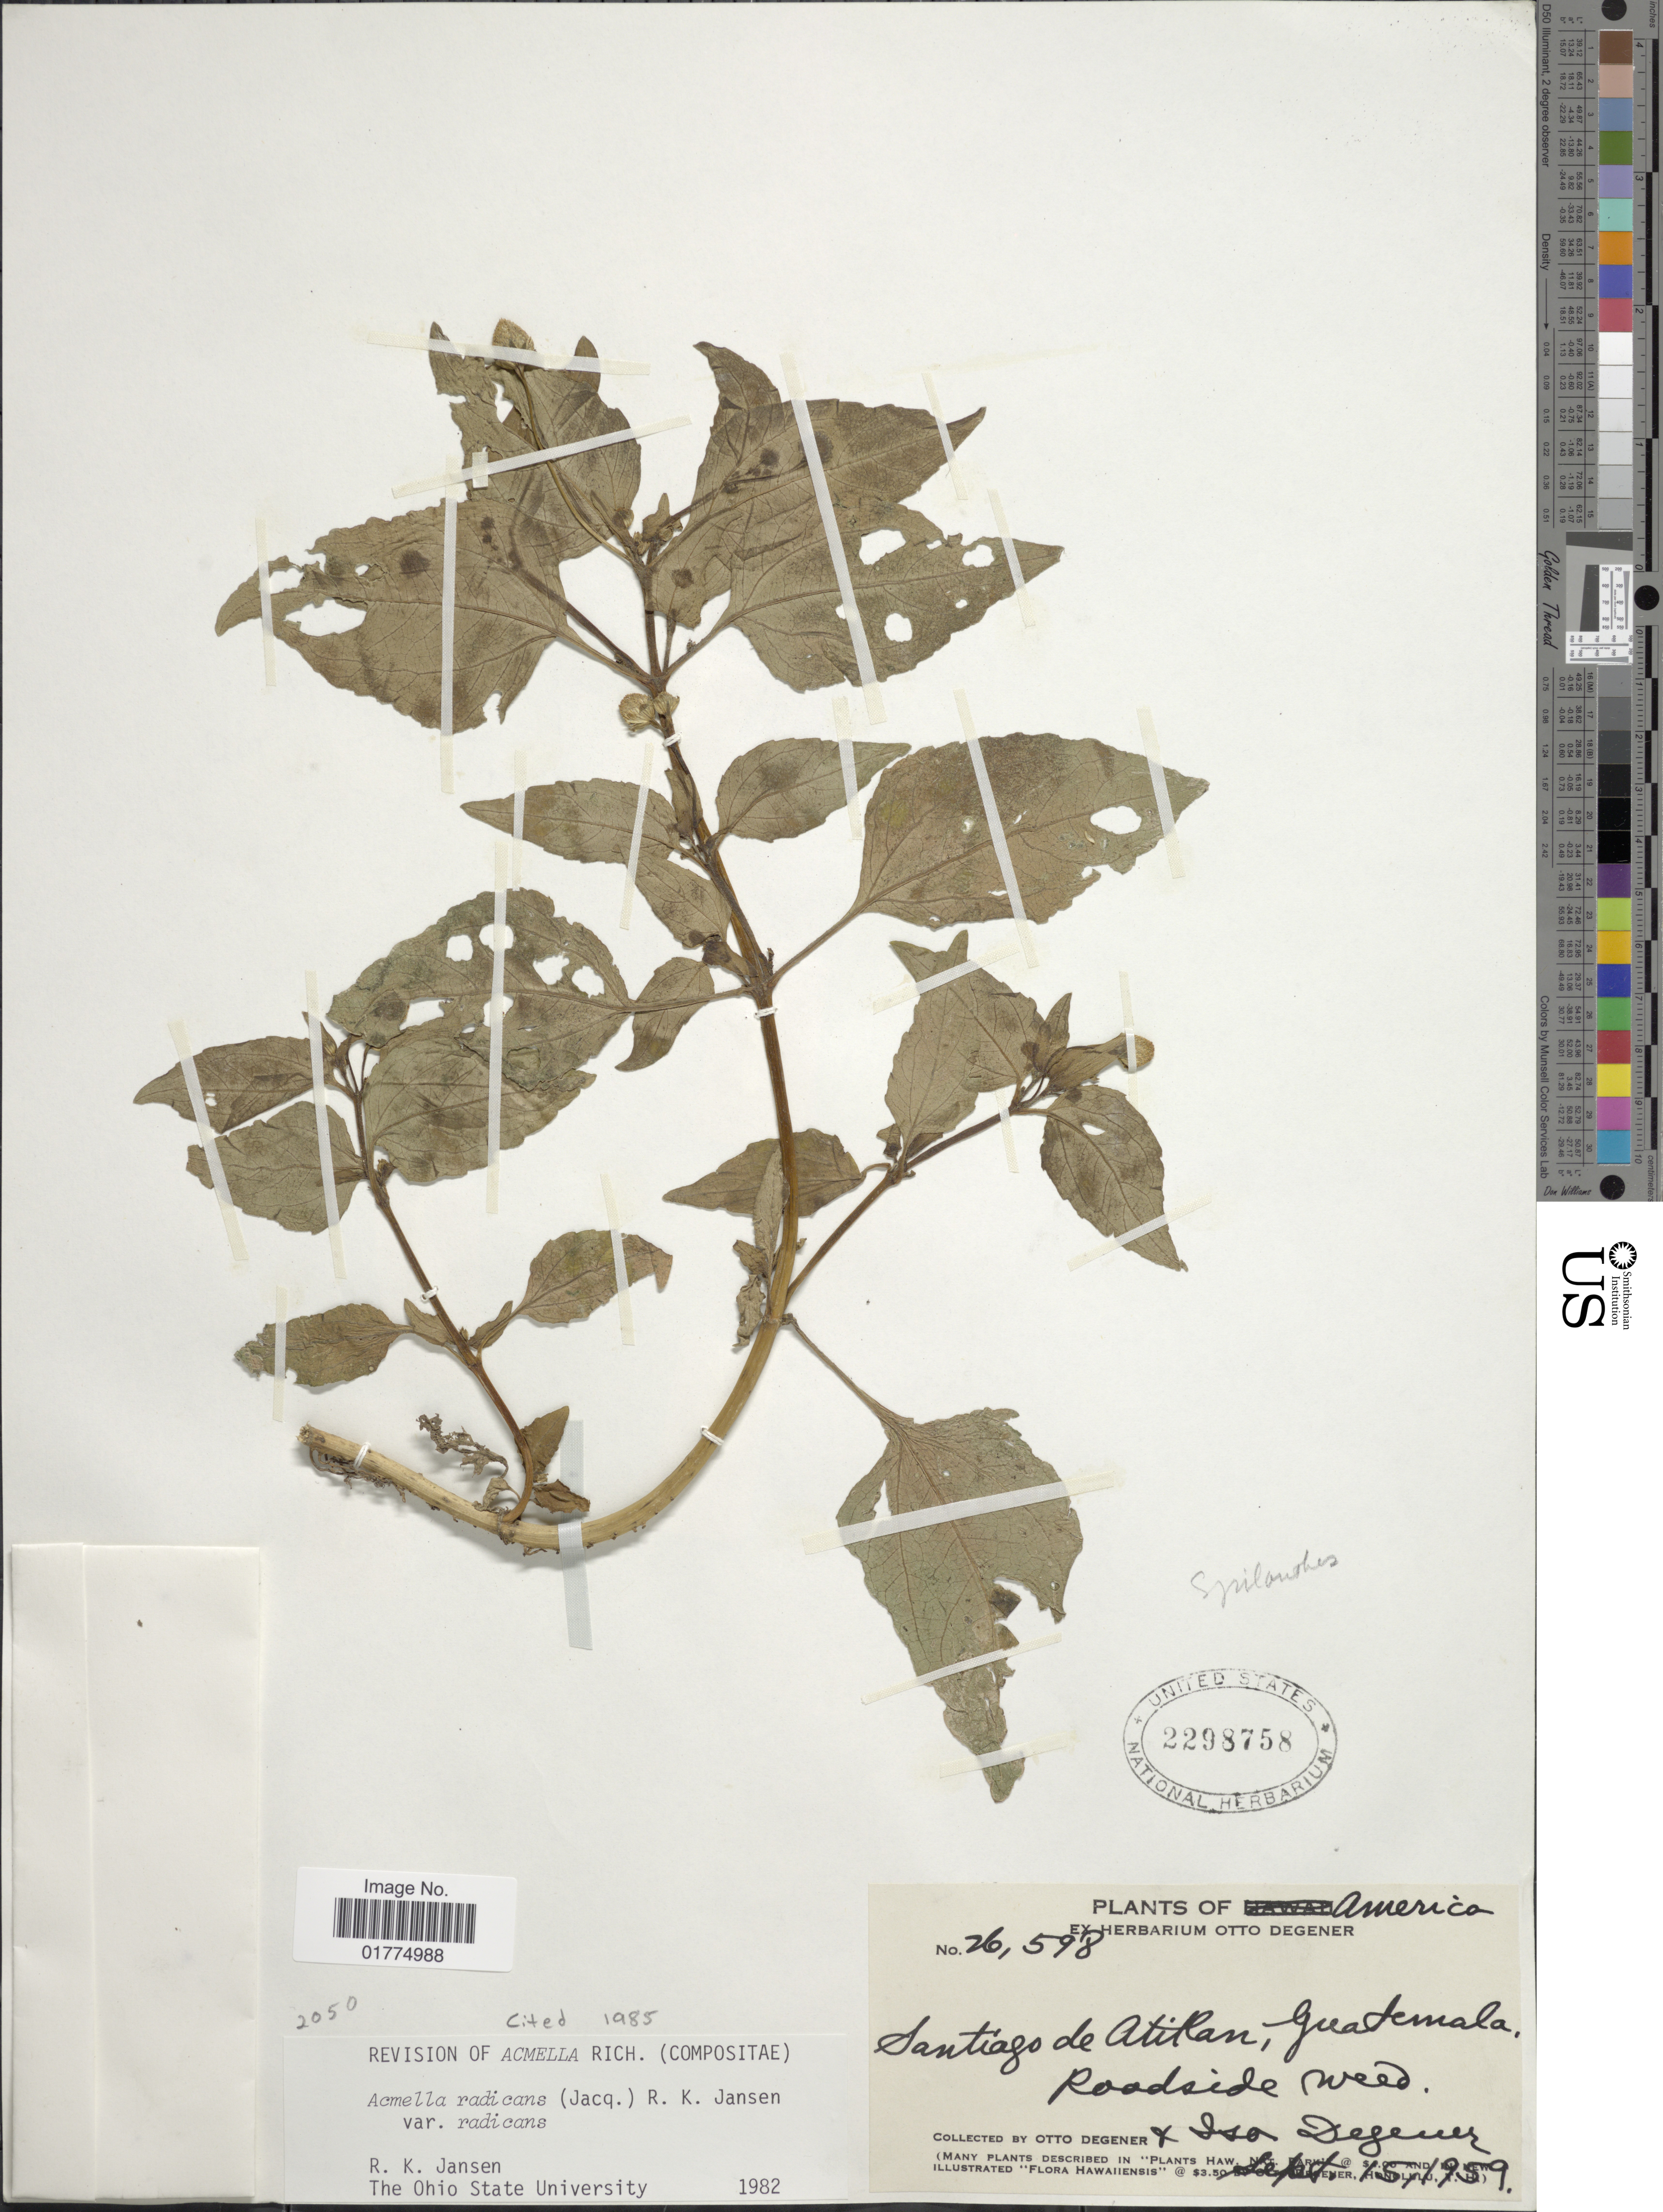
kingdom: Plantae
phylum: Tracheophyta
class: Magnoliopsida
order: Asterales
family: Asteraceae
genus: Acmella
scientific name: Acmella radicans var. radicans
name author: (Jacq.) R.K. Jansen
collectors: O. Degener & I. Degener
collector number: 26598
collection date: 1959-09-15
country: Guatemala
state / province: Guatemala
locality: Santiago de Atitlan, Guatemala. Roadside weed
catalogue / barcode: US 2298758